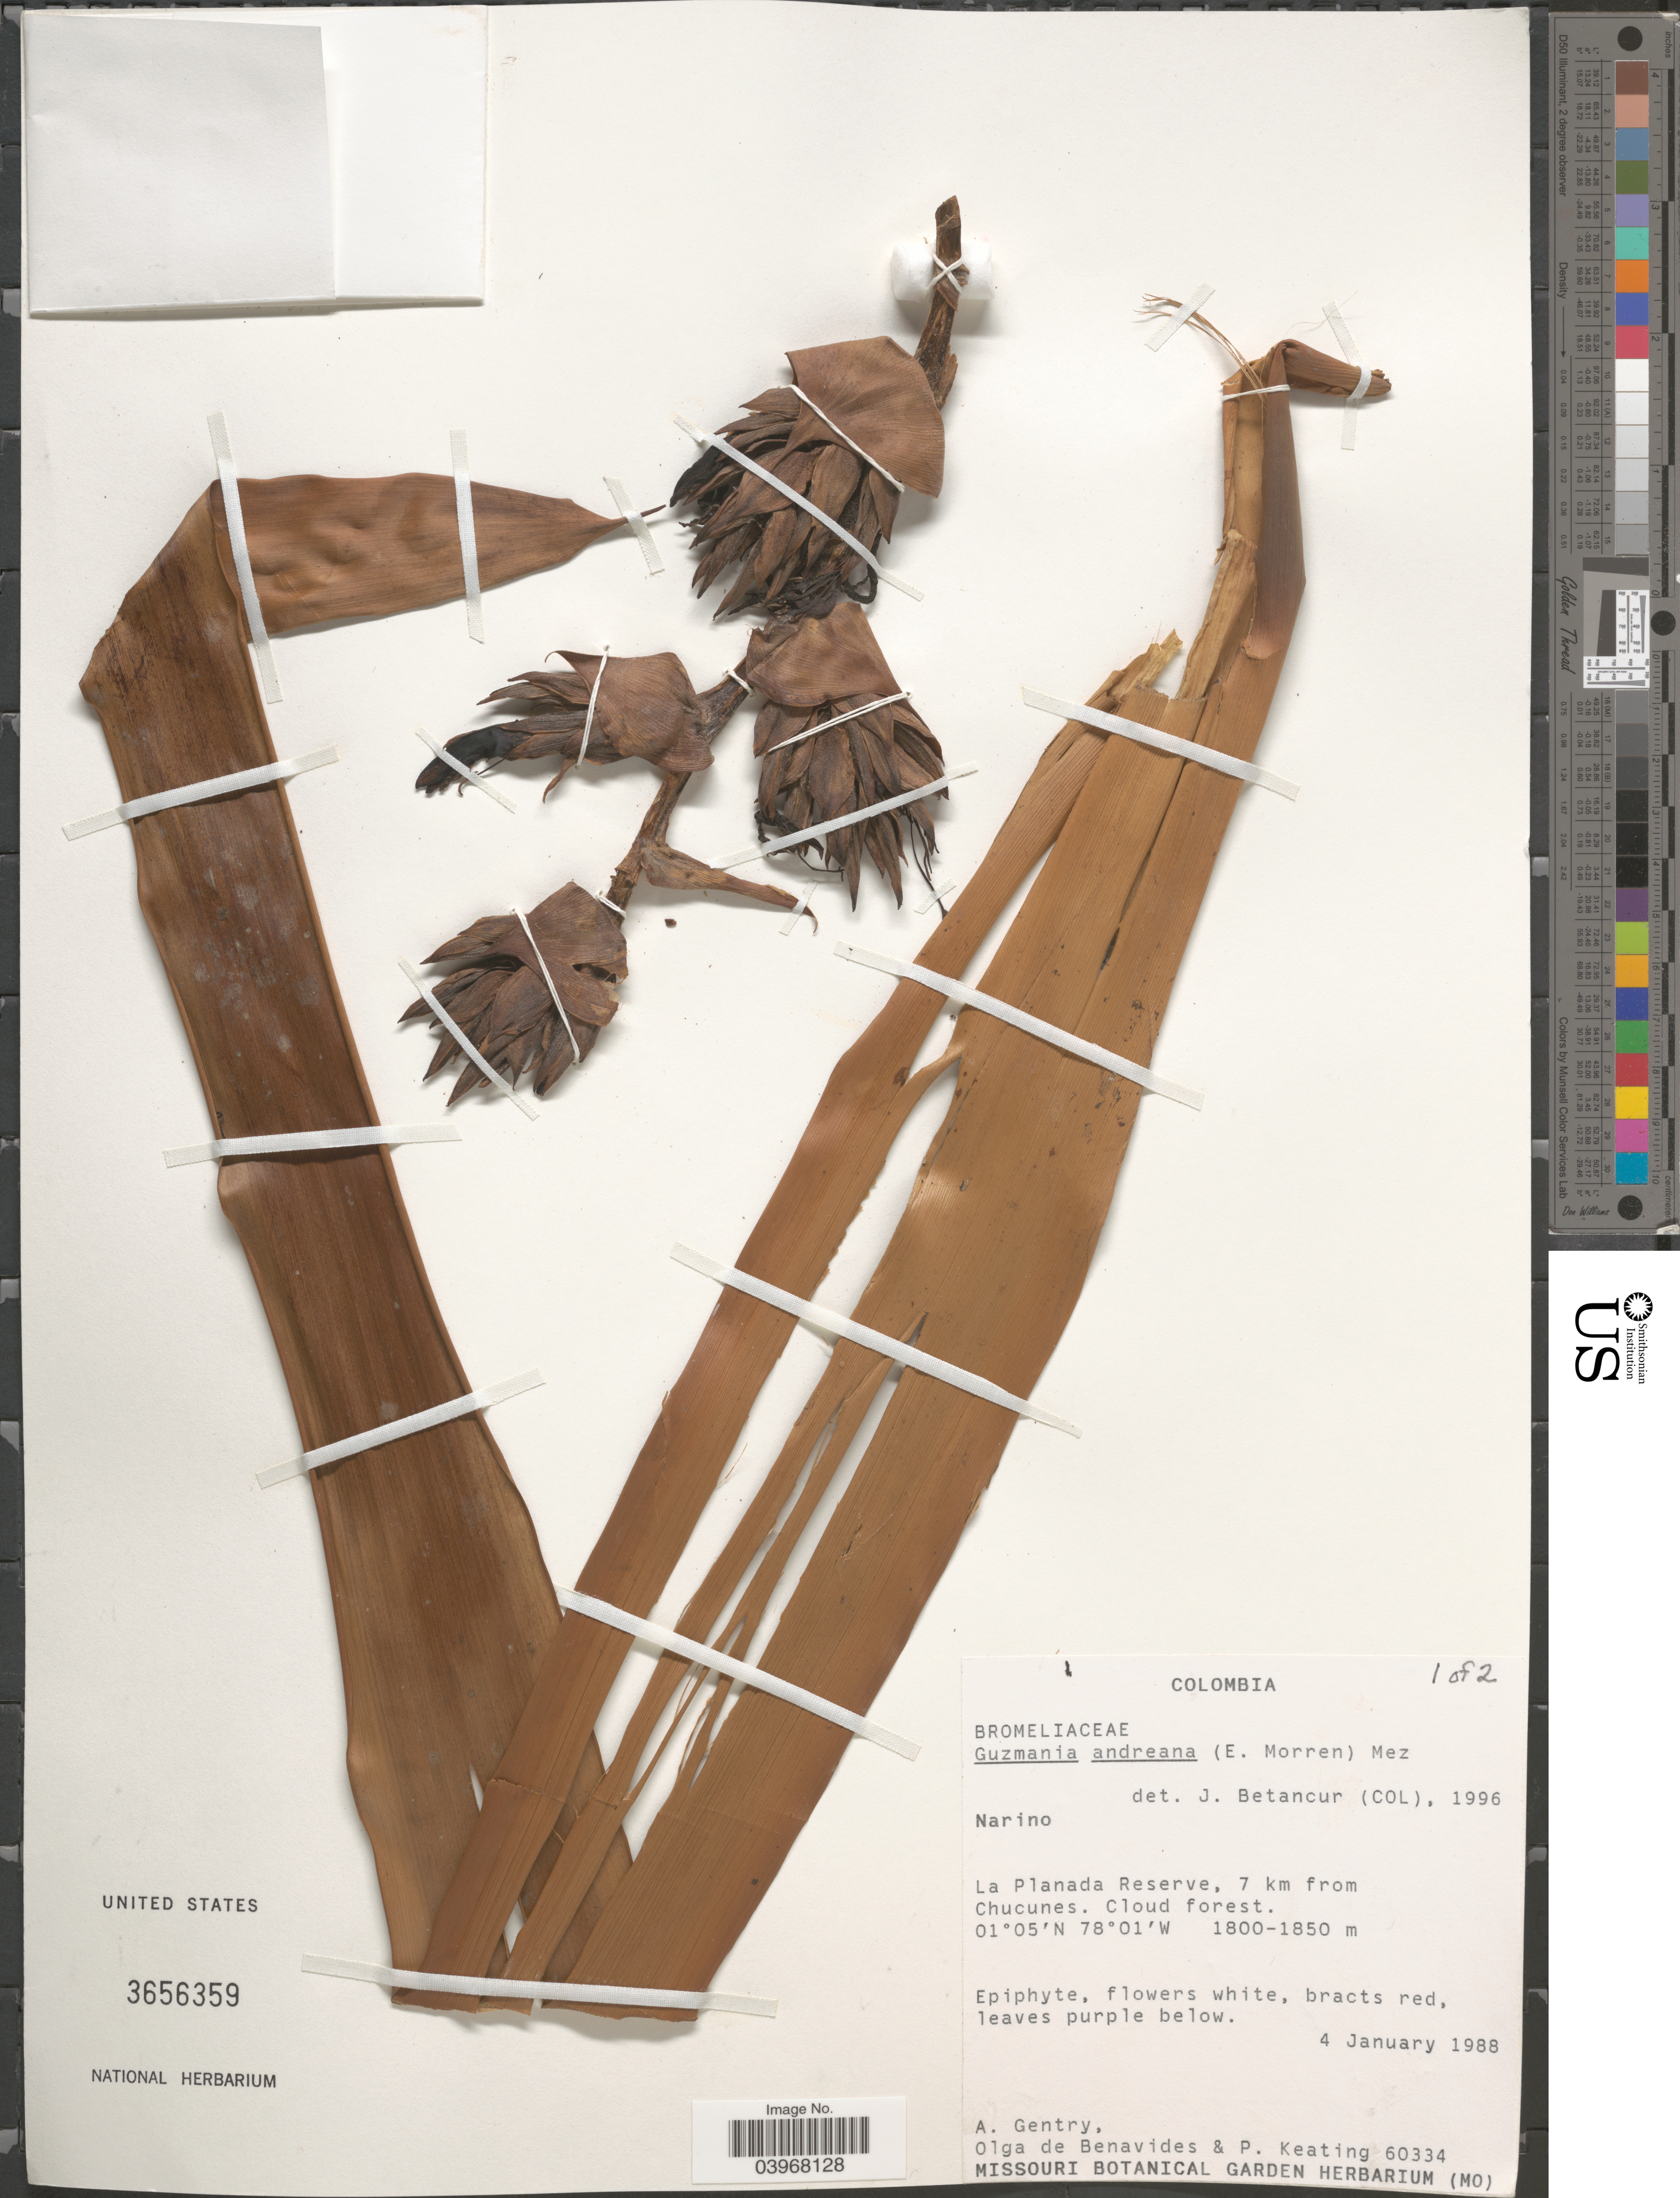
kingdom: Plantae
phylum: Tracheophyta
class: Liliopsida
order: Poales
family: Bromeliaceae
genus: Guzmania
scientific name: Guzmania andreana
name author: (É. Morren) Mez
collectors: A. H. Gentry, Olga S. de Benavides & P. Keating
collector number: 60334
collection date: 1988-01-04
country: Colombia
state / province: Nariño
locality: La Planada Reserve, 7 km from Chucunes. Cloud forest.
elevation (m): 1800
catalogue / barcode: US 3656359